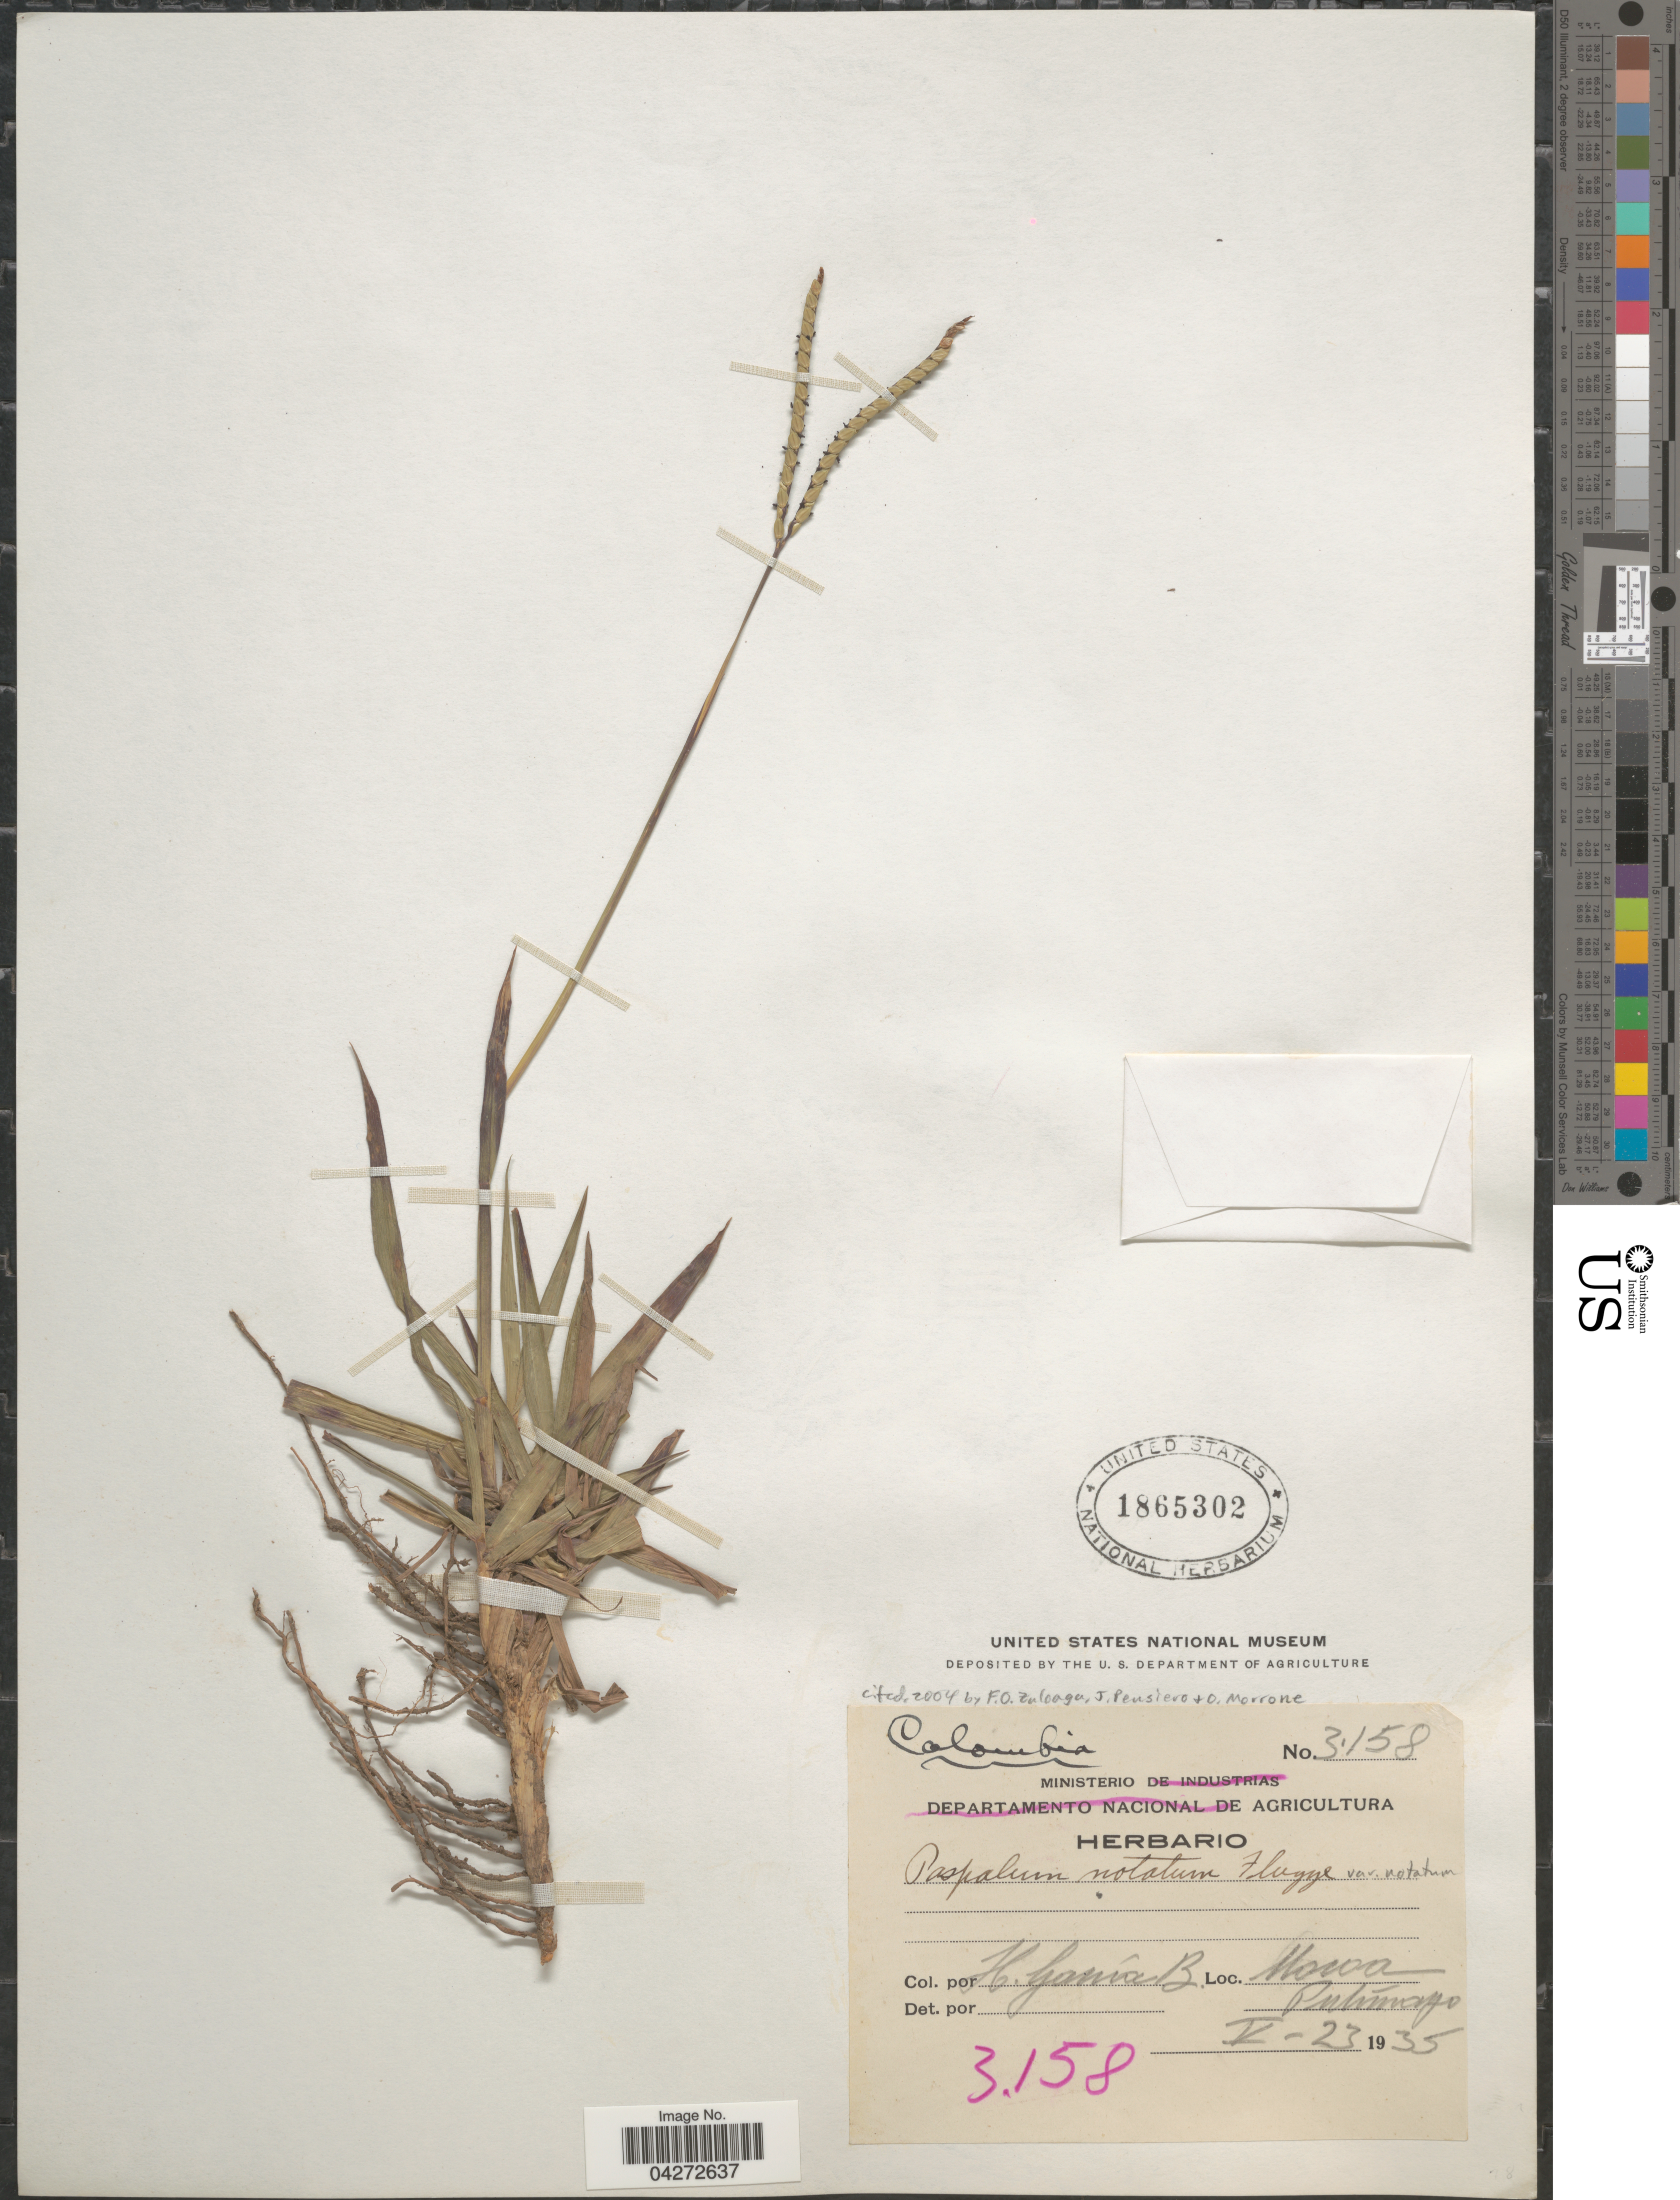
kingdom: Plantae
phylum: Tracheophyta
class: Liliopsida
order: Poales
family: Poaceae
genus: Paspalum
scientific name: Paspalum notatum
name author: Flüggé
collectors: H. García B.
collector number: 3158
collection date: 1935-05-23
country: Colombia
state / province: Putumayo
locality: Mocoa.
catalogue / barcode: US 1865302